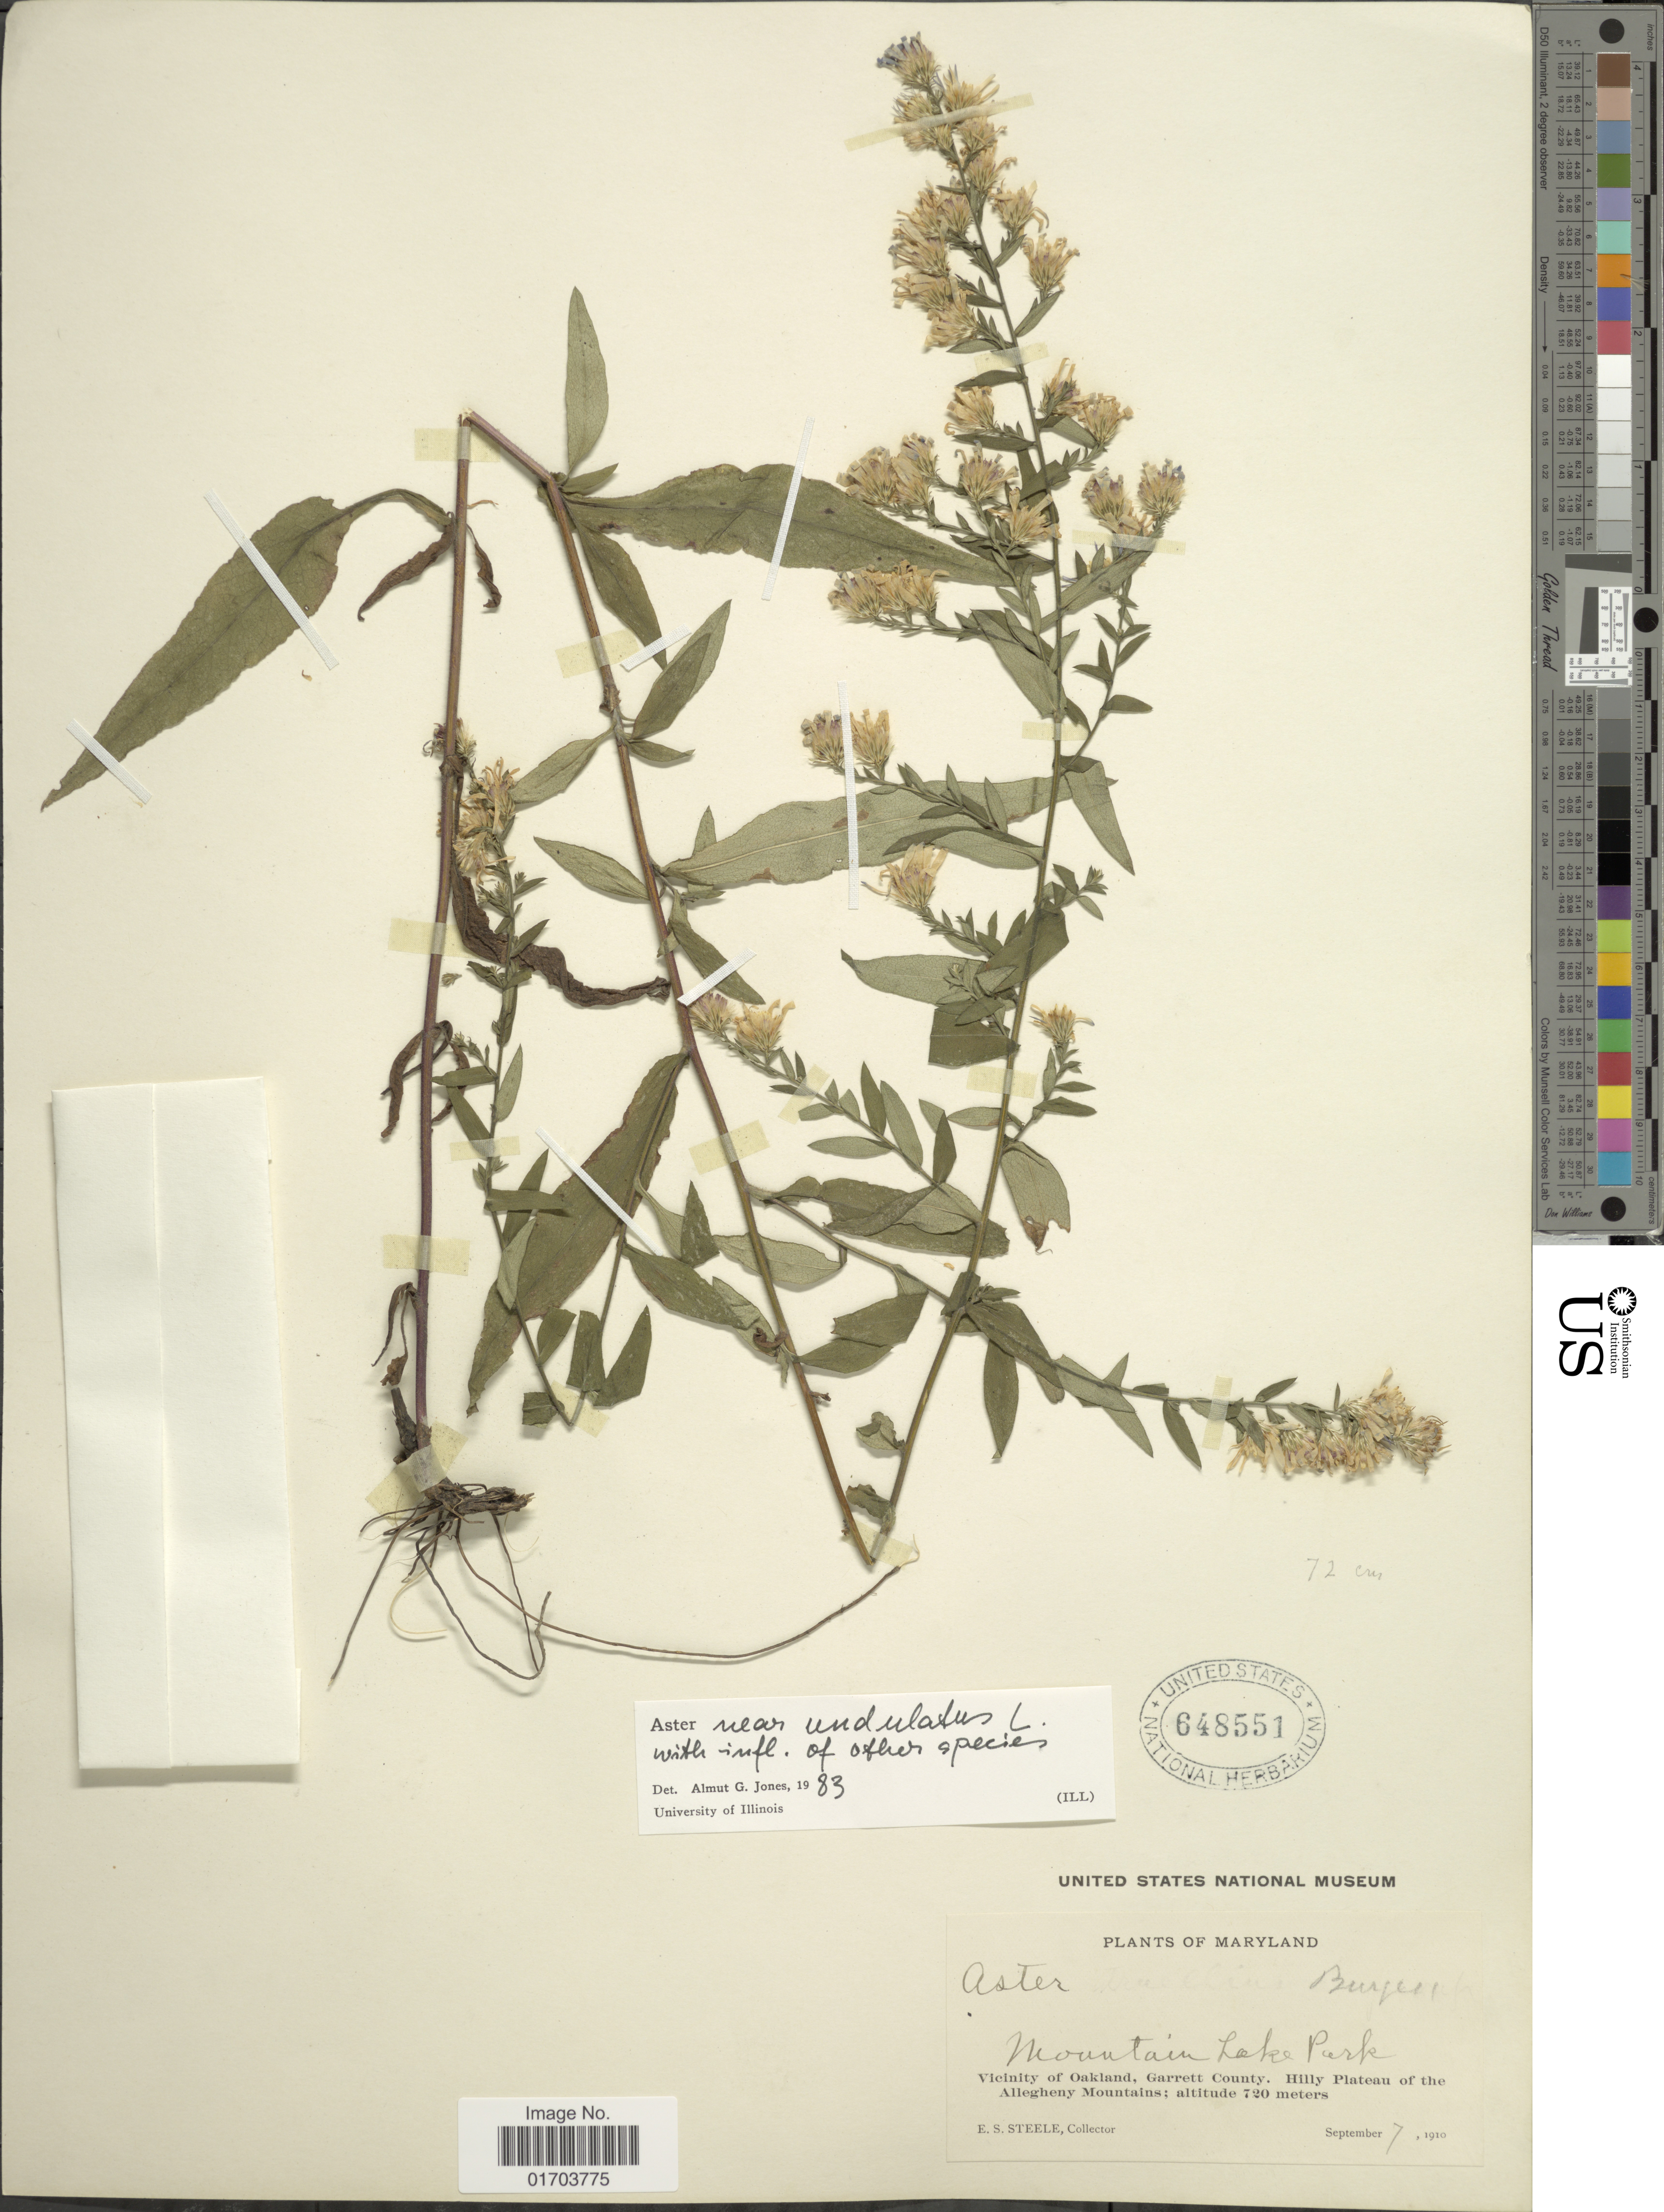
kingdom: Plantae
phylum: Tracheophyta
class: Magnoliopsida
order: Asterales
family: Asteraceae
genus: Symphyotrichum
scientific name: Symphyotrichum undulatum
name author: (L.) G.L. Nesom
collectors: E. Steele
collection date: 1910-09-07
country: United States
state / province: Maryland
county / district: Garrett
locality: Mountain Lake Park, Vicinity of Oakland, Garrett County. Hilly Plateau of the Allegheny Mountains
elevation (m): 720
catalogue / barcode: US 648551